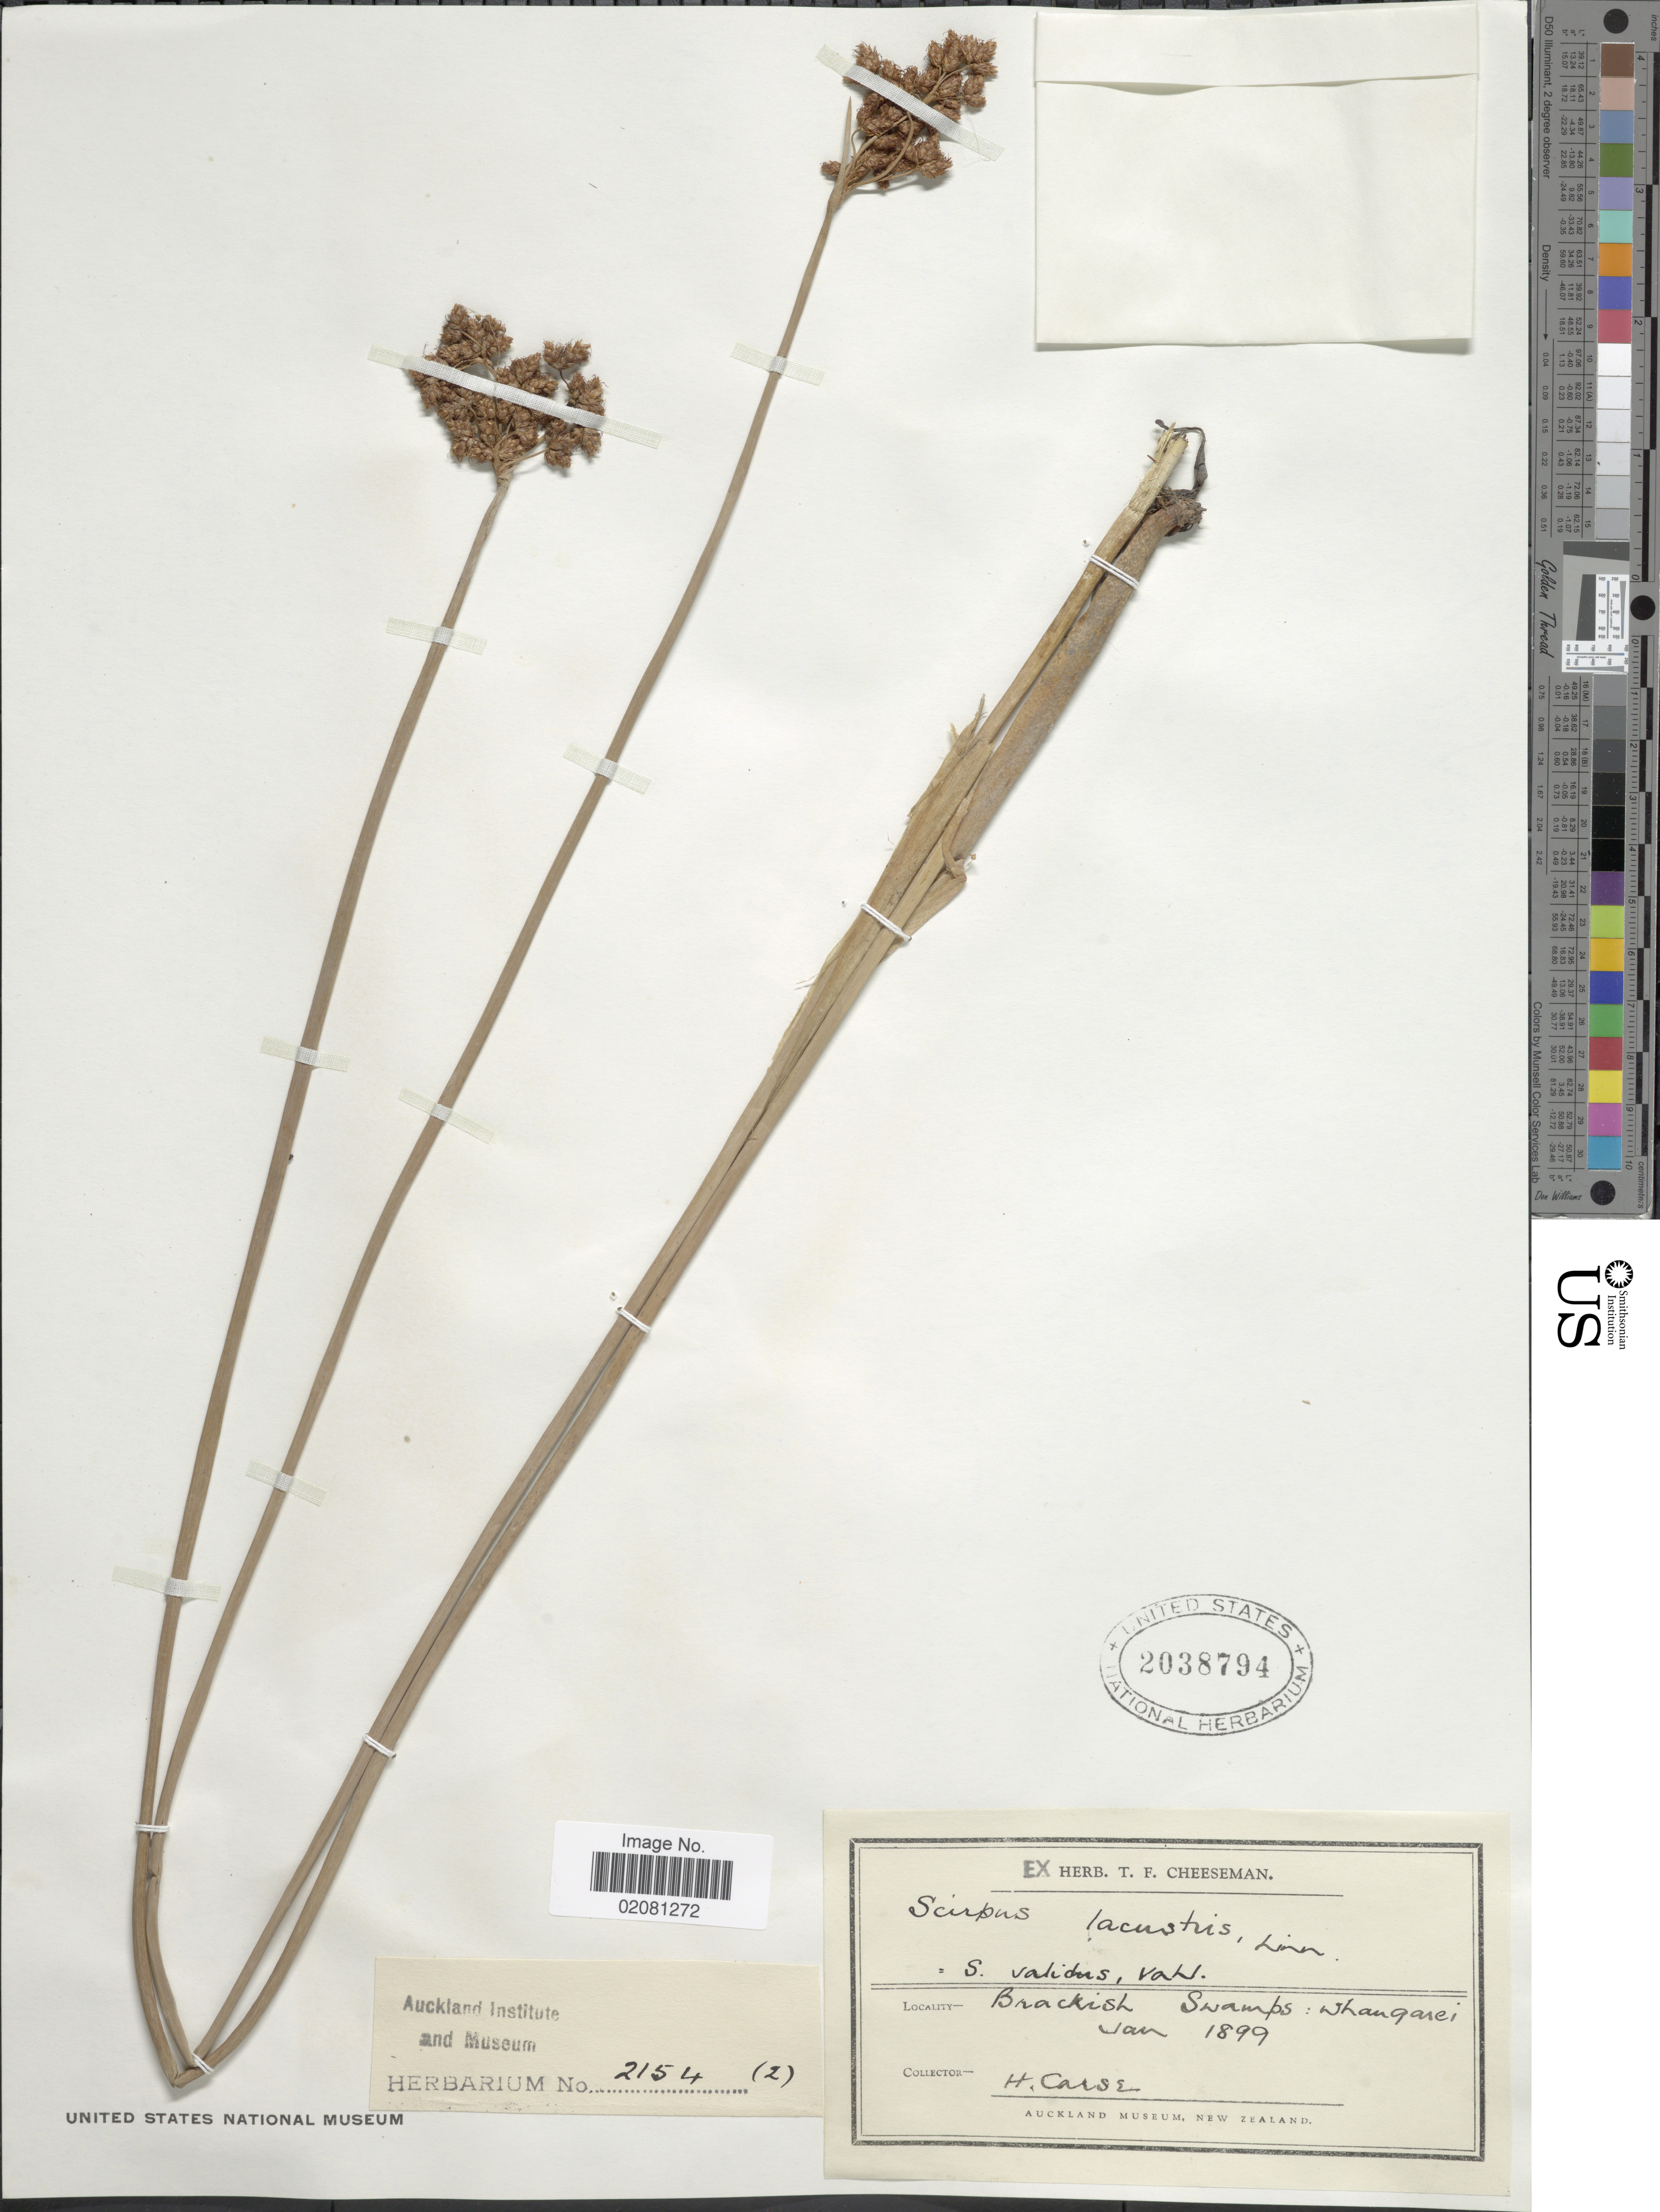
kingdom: Plantae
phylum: Tracheophyta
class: Liliopsida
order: Poales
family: Cyperaceae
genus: Schoenoplectus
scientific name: Schoenoplectus tabernaemontani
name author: (C.C. Gmel.) Palla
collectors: H. Carse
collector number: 2154?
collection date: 1899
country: New Zealand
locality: Brackish Swamps: Whangarei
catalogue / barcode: US 2038794